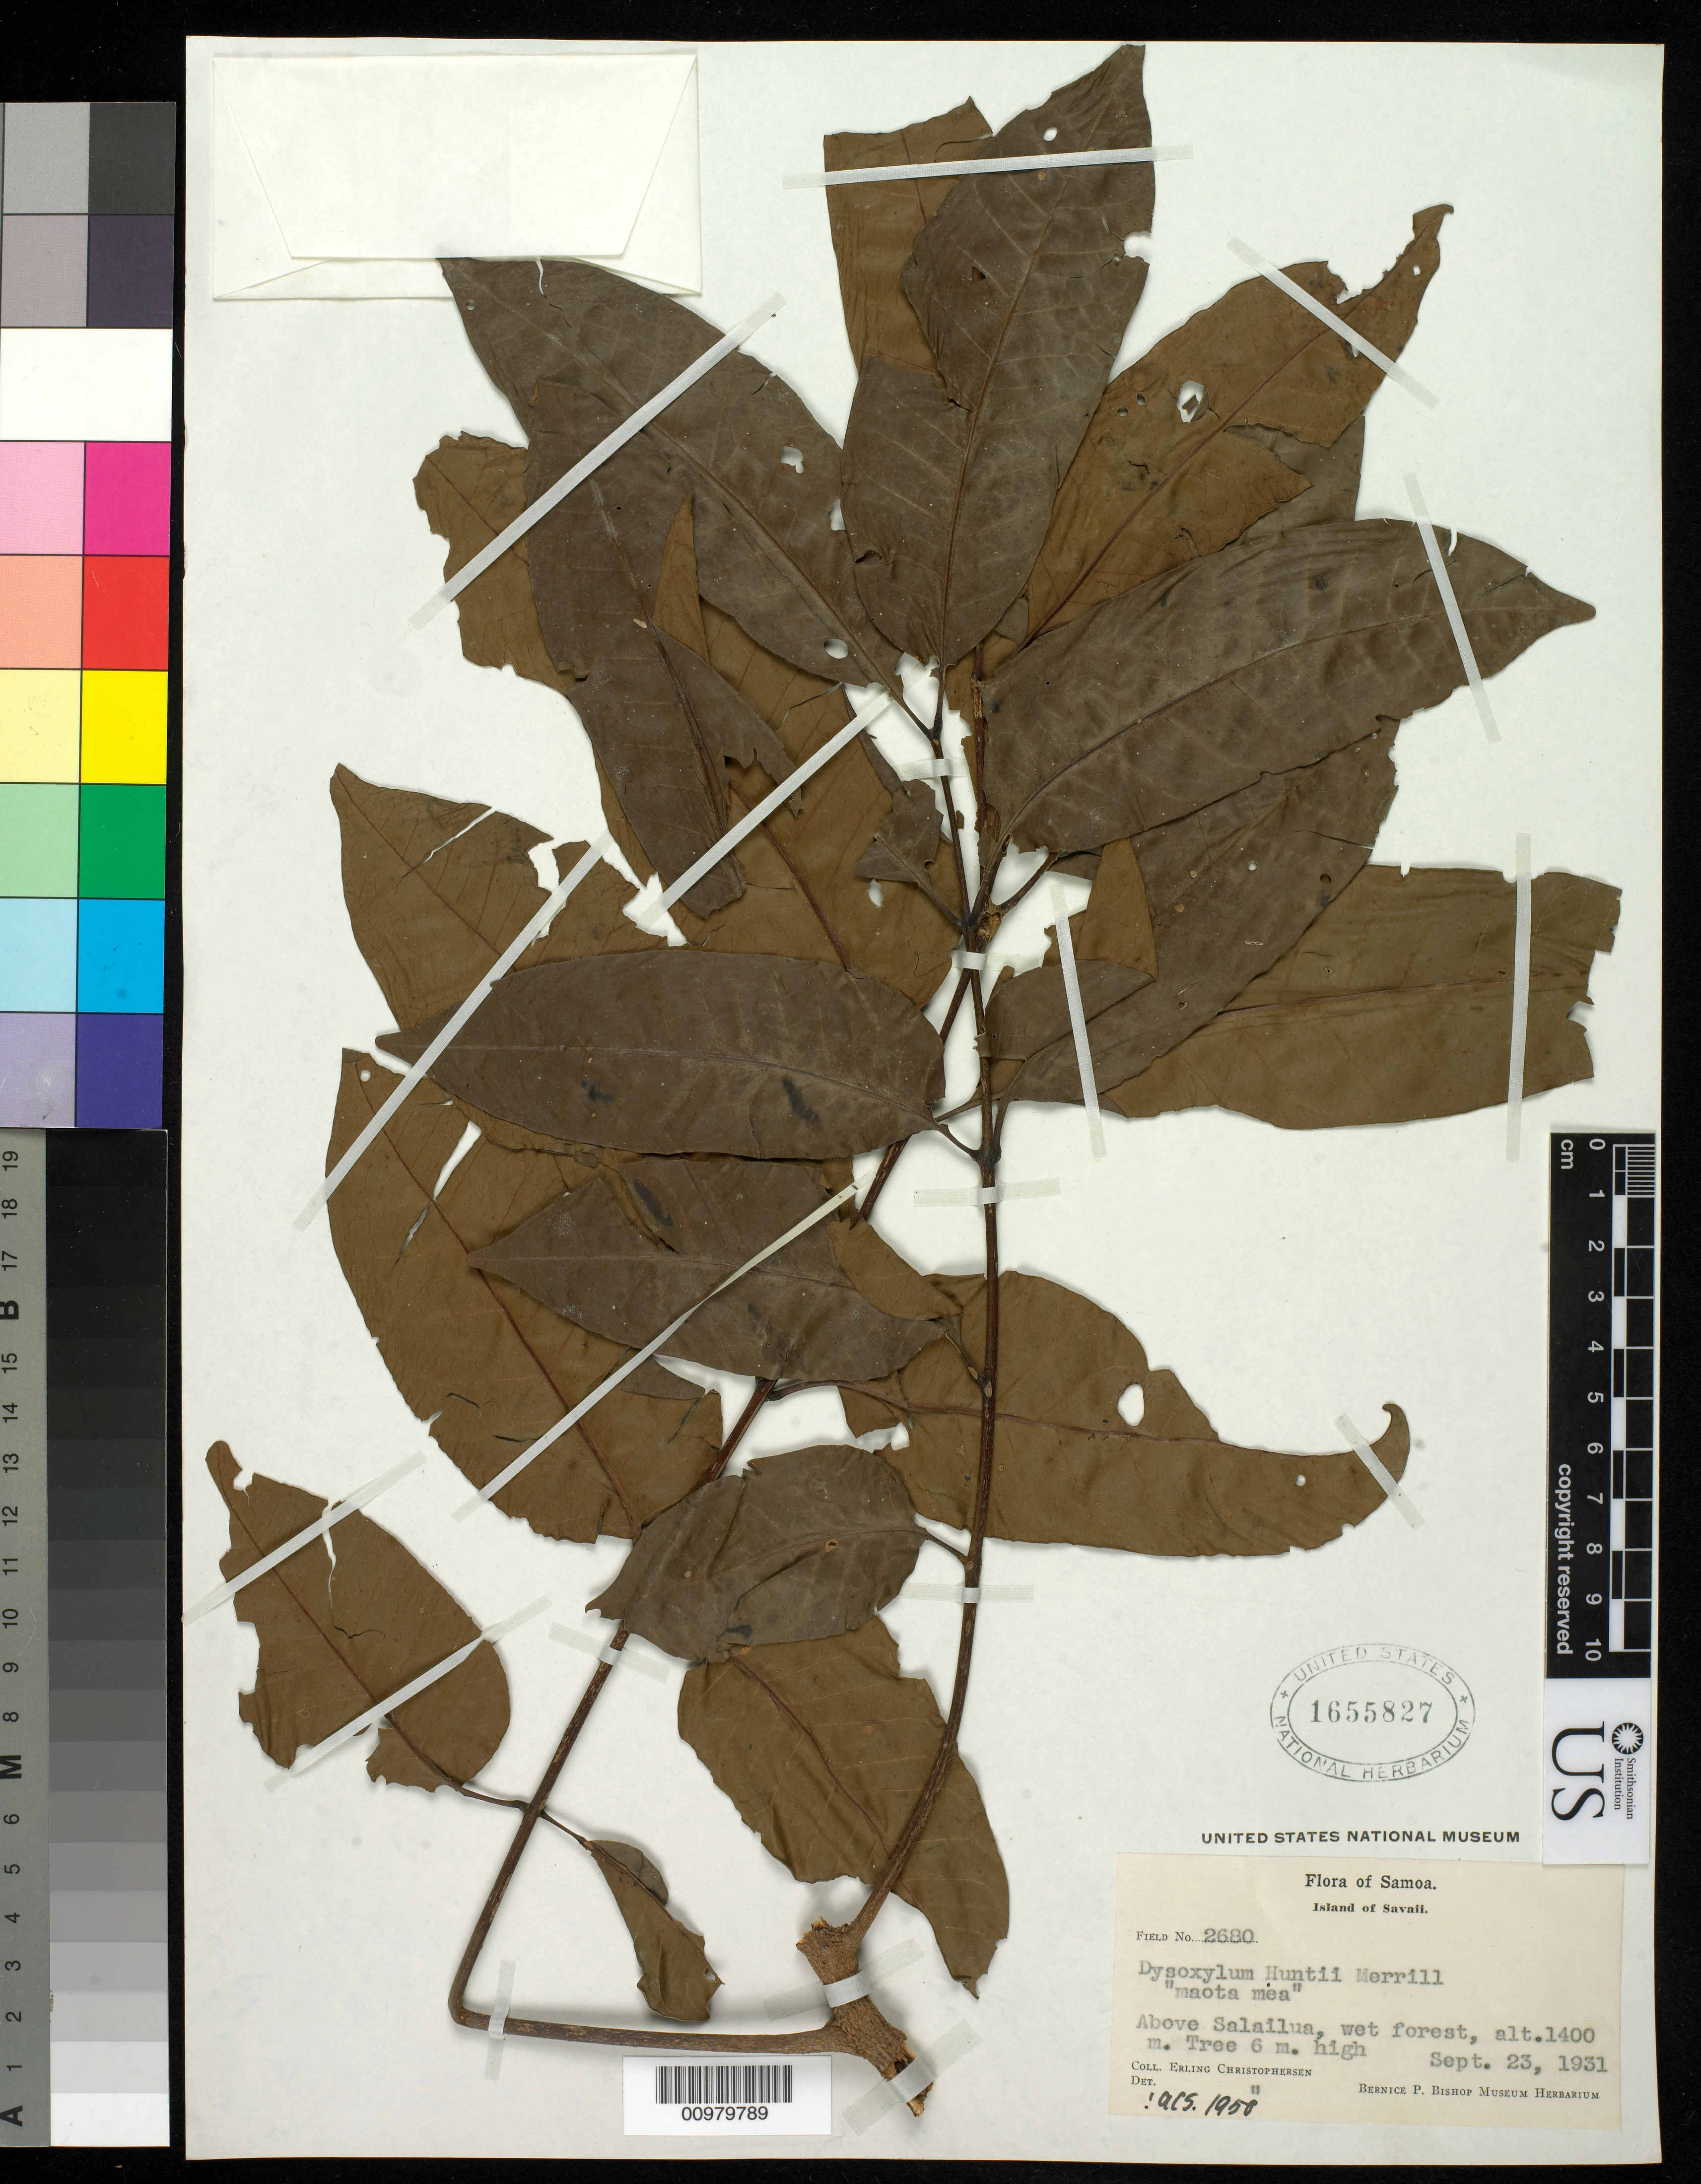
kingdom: Plantae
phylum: Tracheophyta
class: Magnoliopsida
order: Sapindales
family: Meliaceae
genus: Didymocheton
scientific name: Didymocheton huntii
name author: (Merr. ex Setch.) Harms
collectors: E. Christophersen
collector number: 2680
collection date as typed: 23 Sep 1931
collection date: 1931-09-23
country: Samoa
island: Savai'i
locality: Above Salailua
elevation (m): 1400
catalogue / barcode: US 1655827